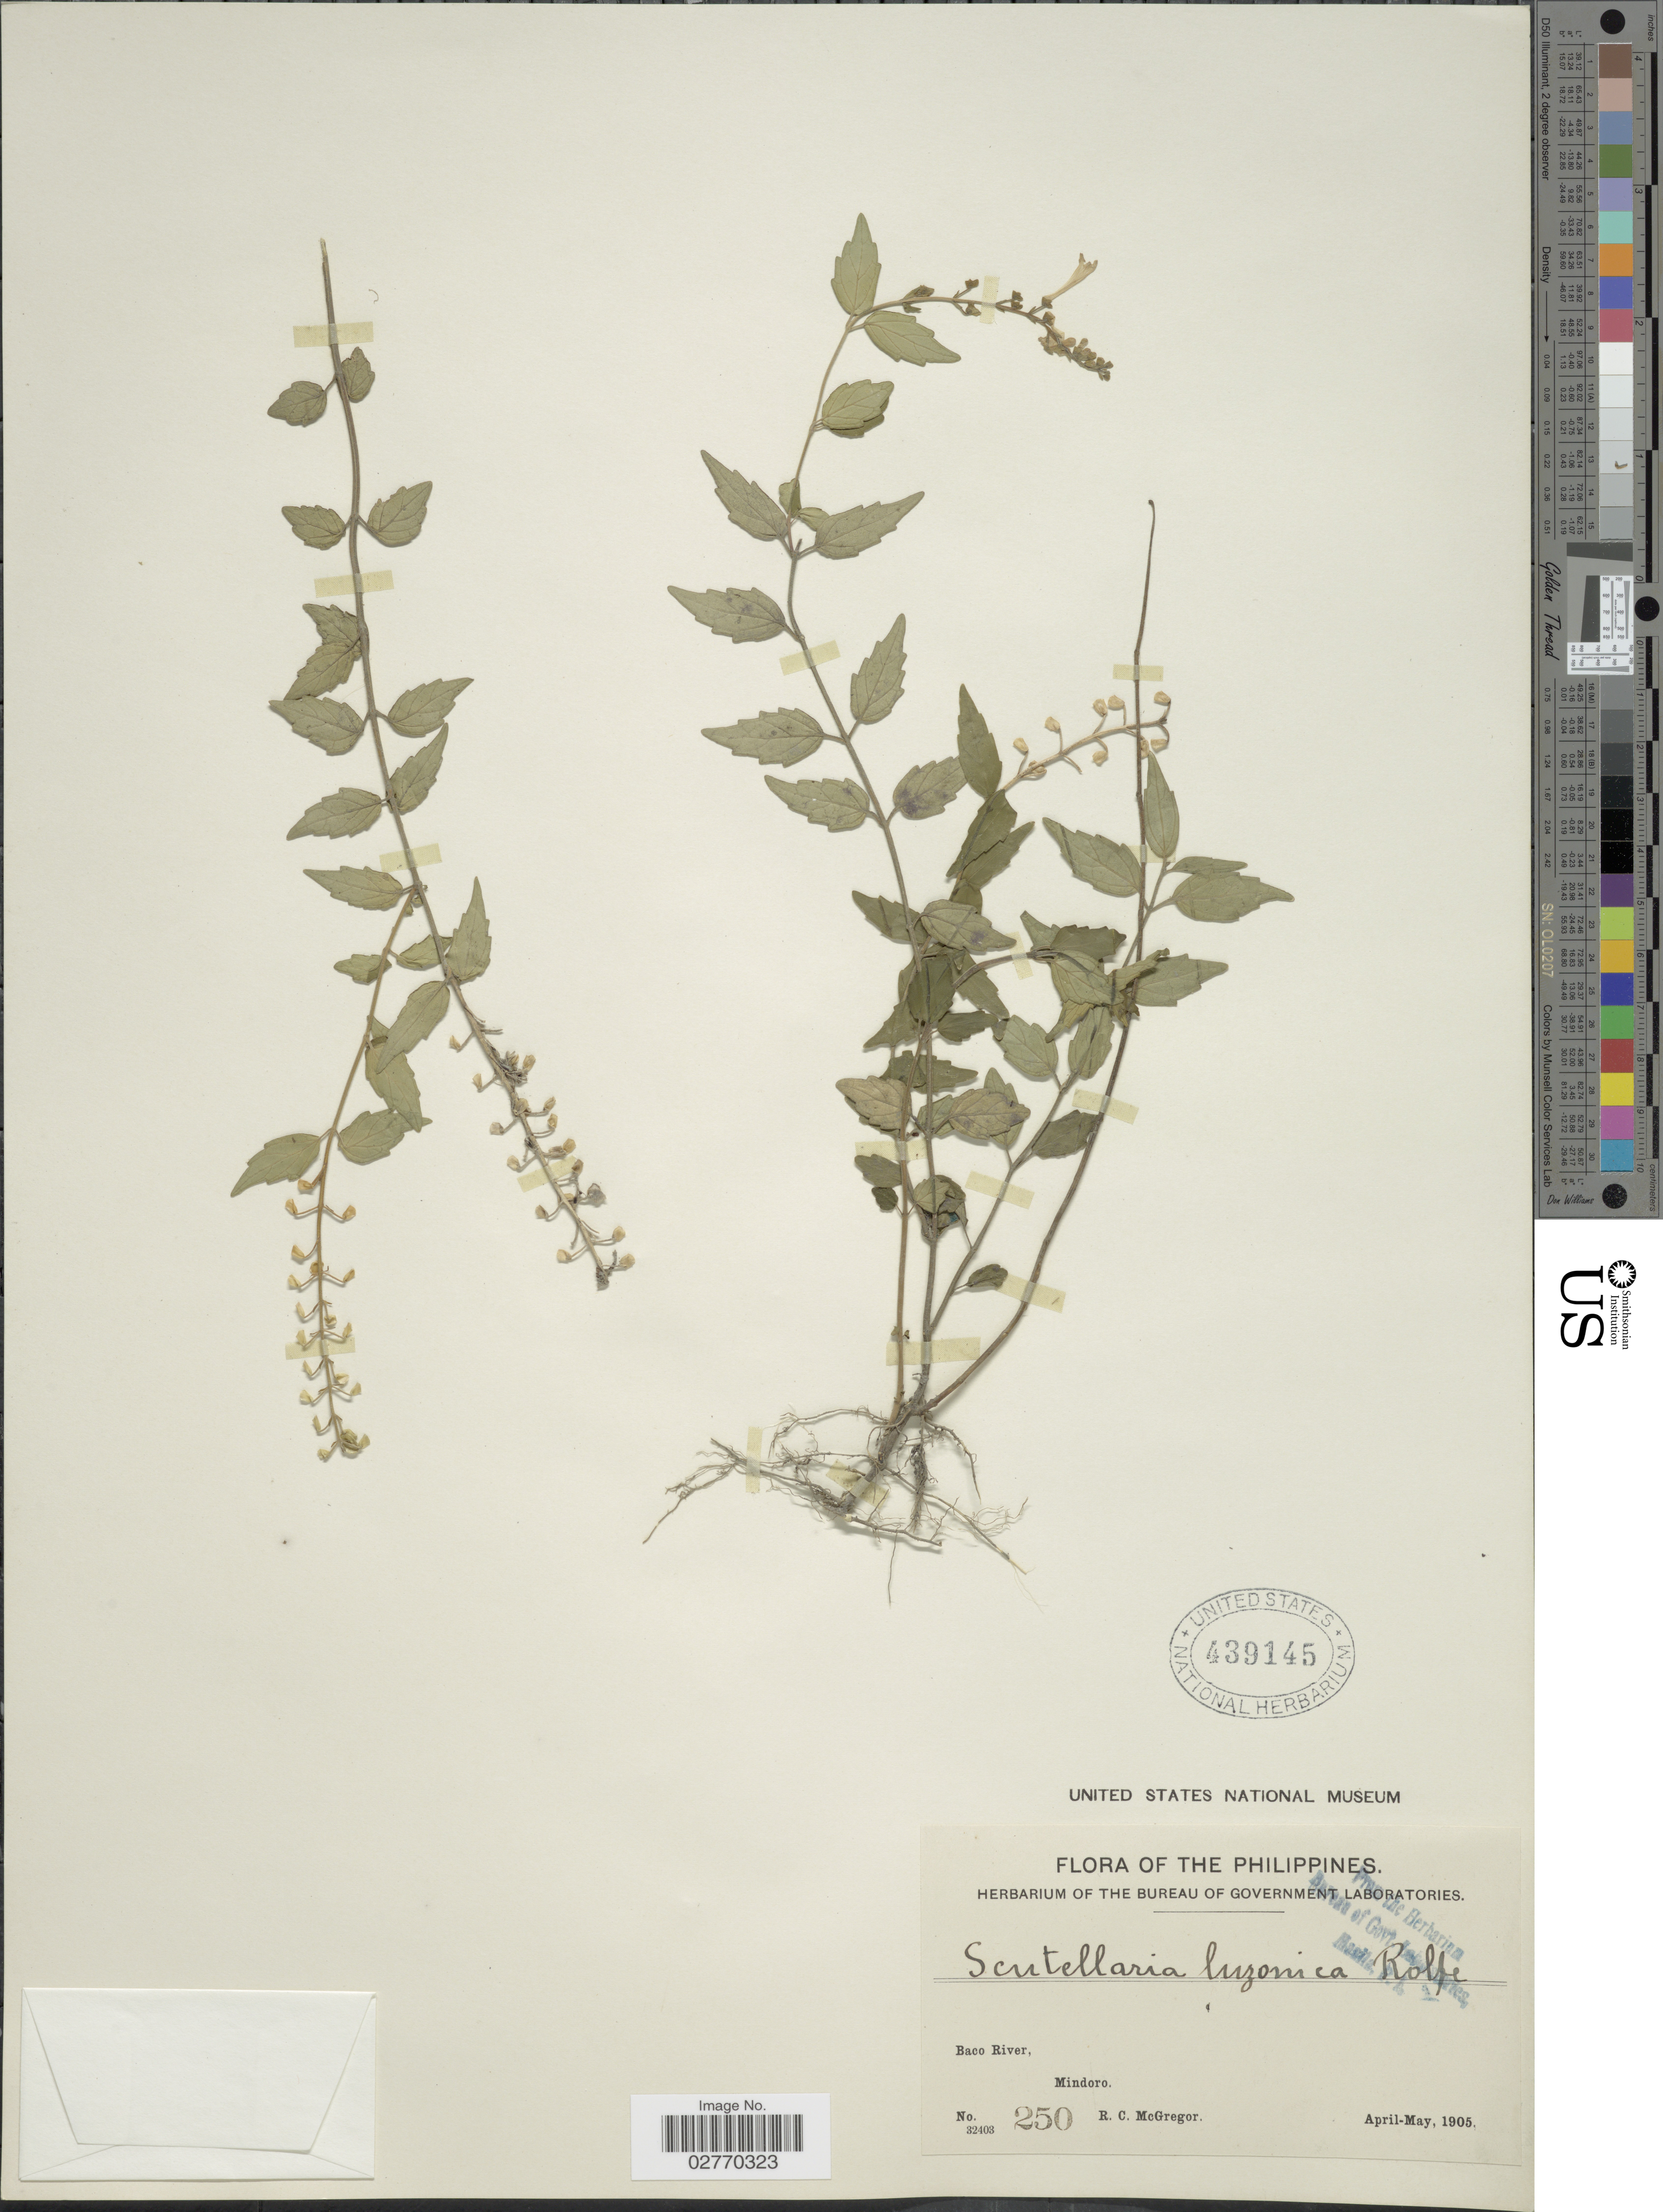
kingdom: Plantae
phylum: Tracheophyta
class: Magnoliopsida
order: Lamiales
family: Lamiaceae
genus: Scutellaria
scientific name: Scutellaria javanica var. luzonica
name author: (Rolfe) H. Keng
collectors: R. C. McGregor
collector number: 250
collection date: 1905-04/1905-05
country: Philippines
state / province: Mimaropa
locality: Baco River, Mindoro.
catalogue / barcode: US 439145